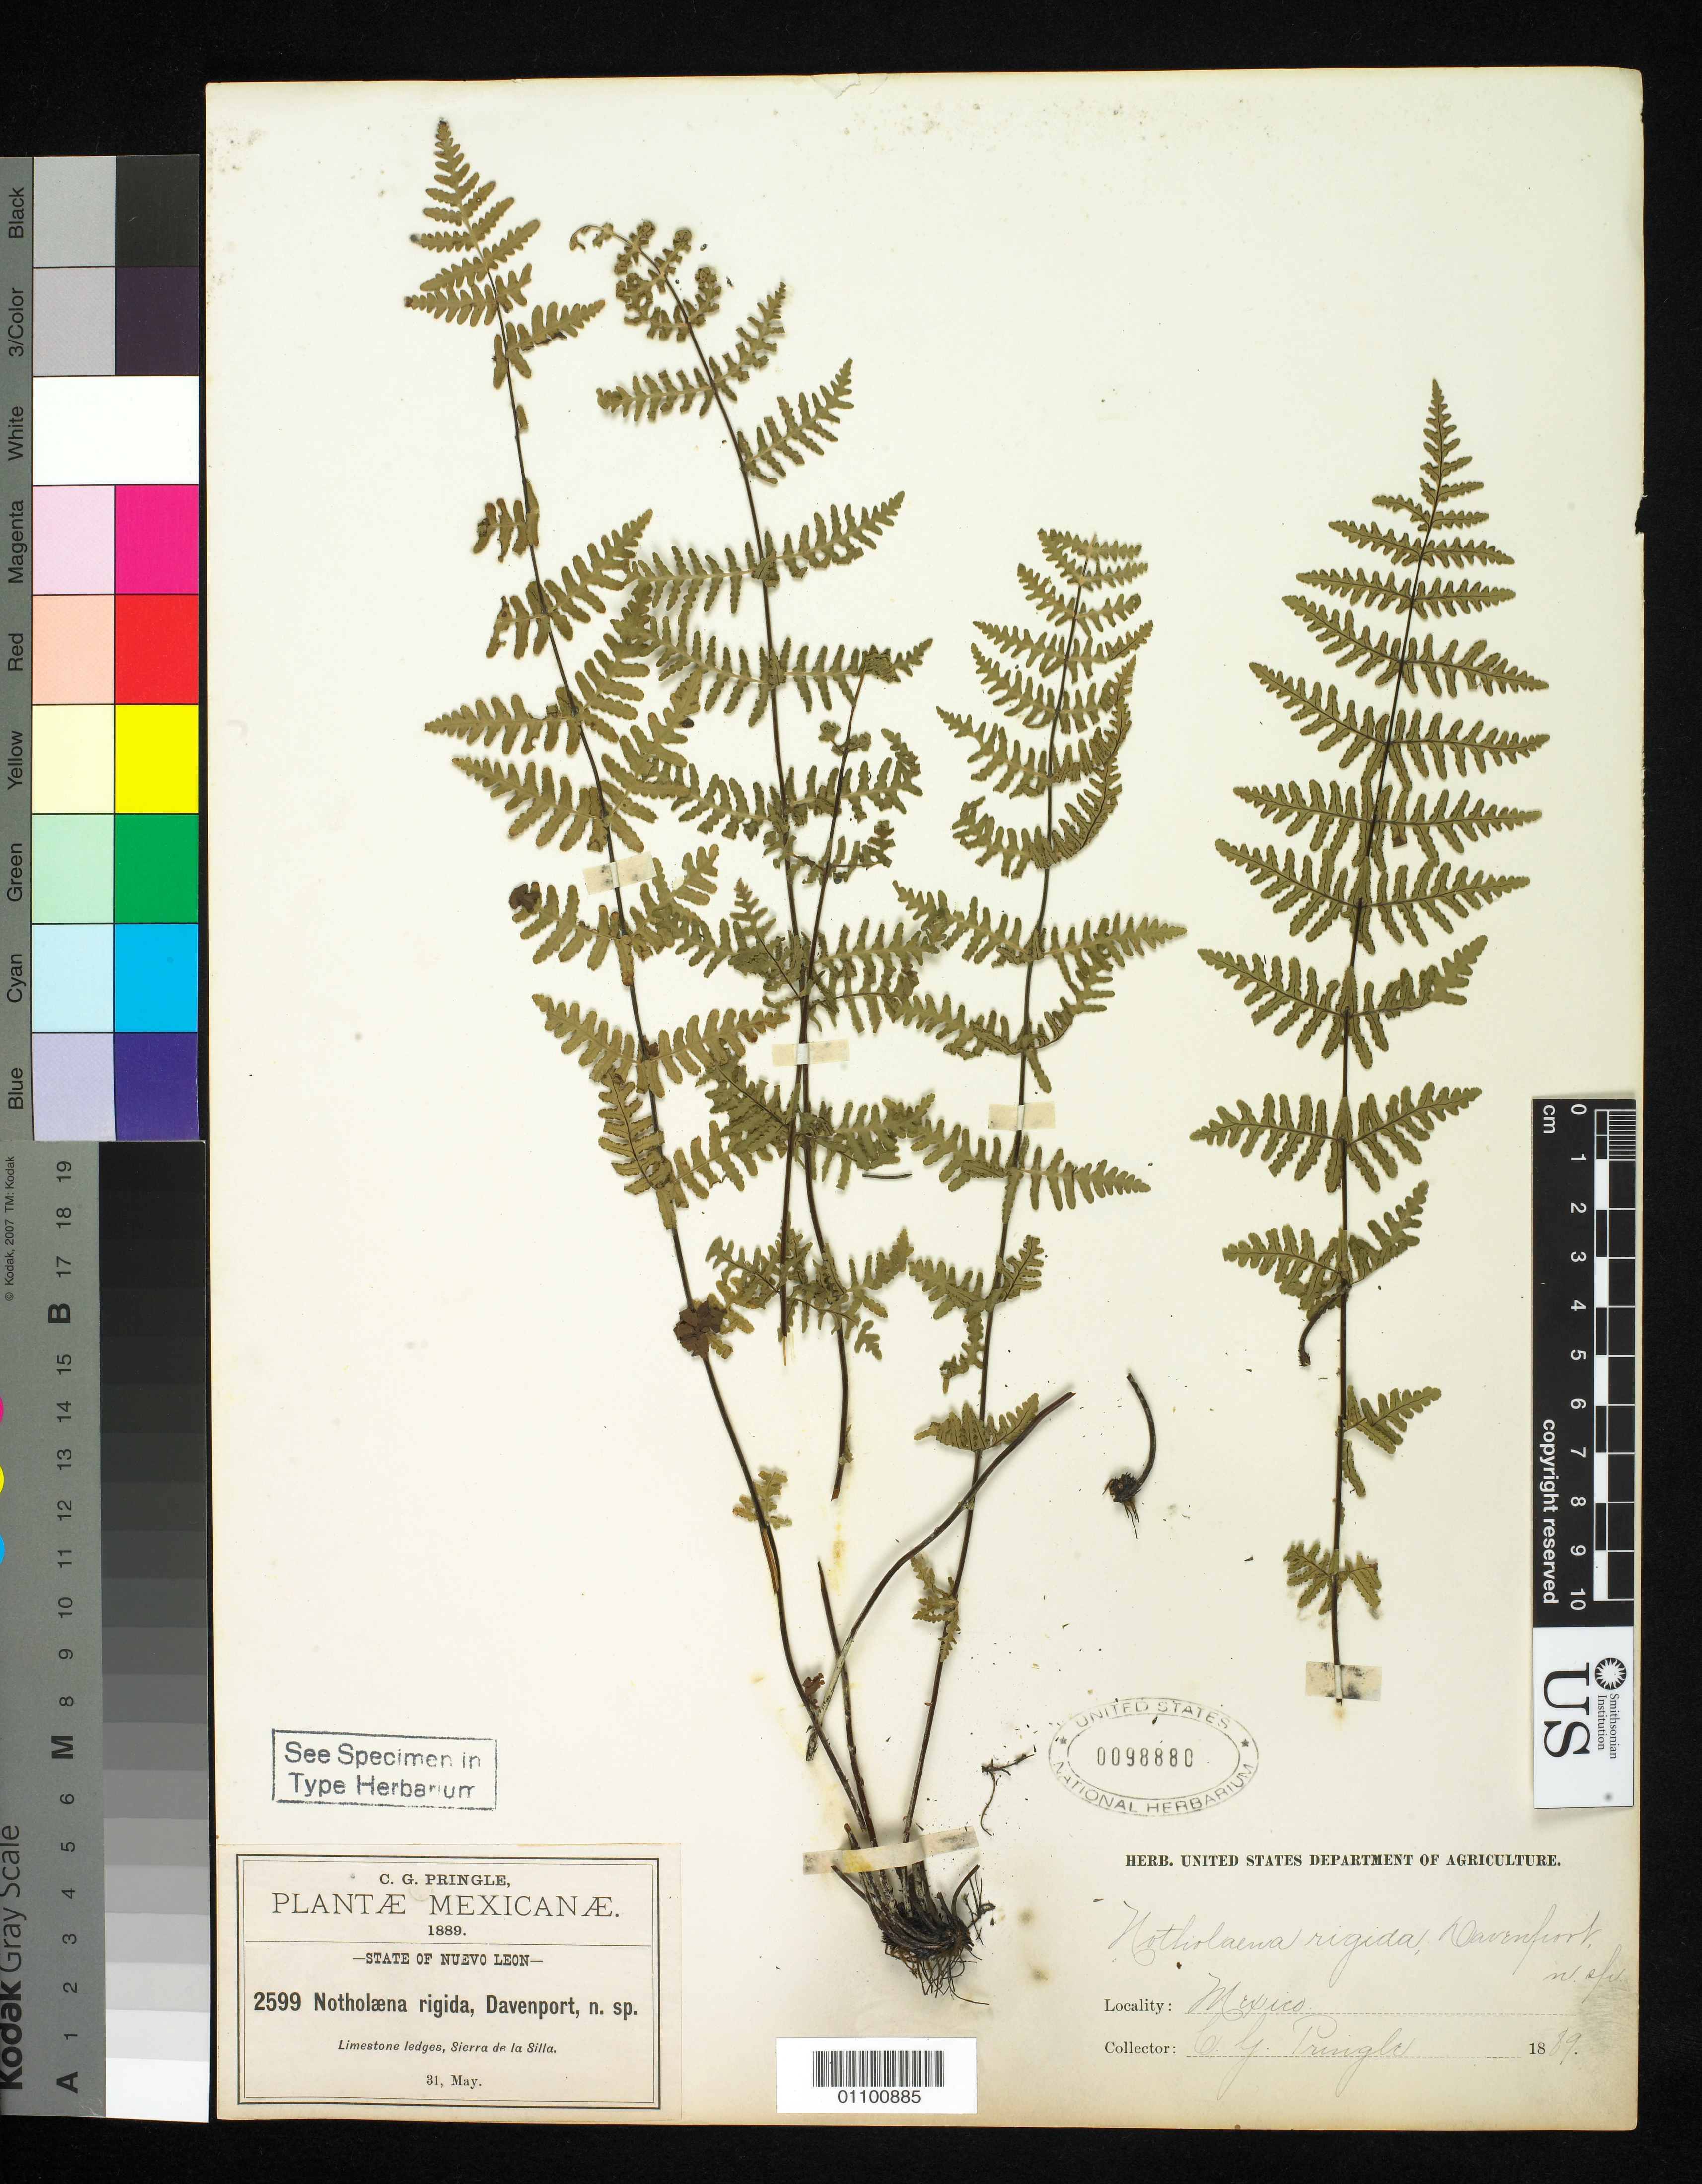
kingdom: Plantae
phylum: Tracheophyta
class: Polypodiopsida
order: Polypodiales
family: Pteridaceae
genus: Notholaena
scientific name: Notholaena rigida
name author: Davenp.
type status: Isotype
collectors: C. G. Pringle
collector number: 2599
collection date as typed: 31 May 1889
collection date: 1889-05-31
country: Mexico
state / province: Nuevo León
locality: Sierra de La Silla.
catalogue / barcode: US 98880